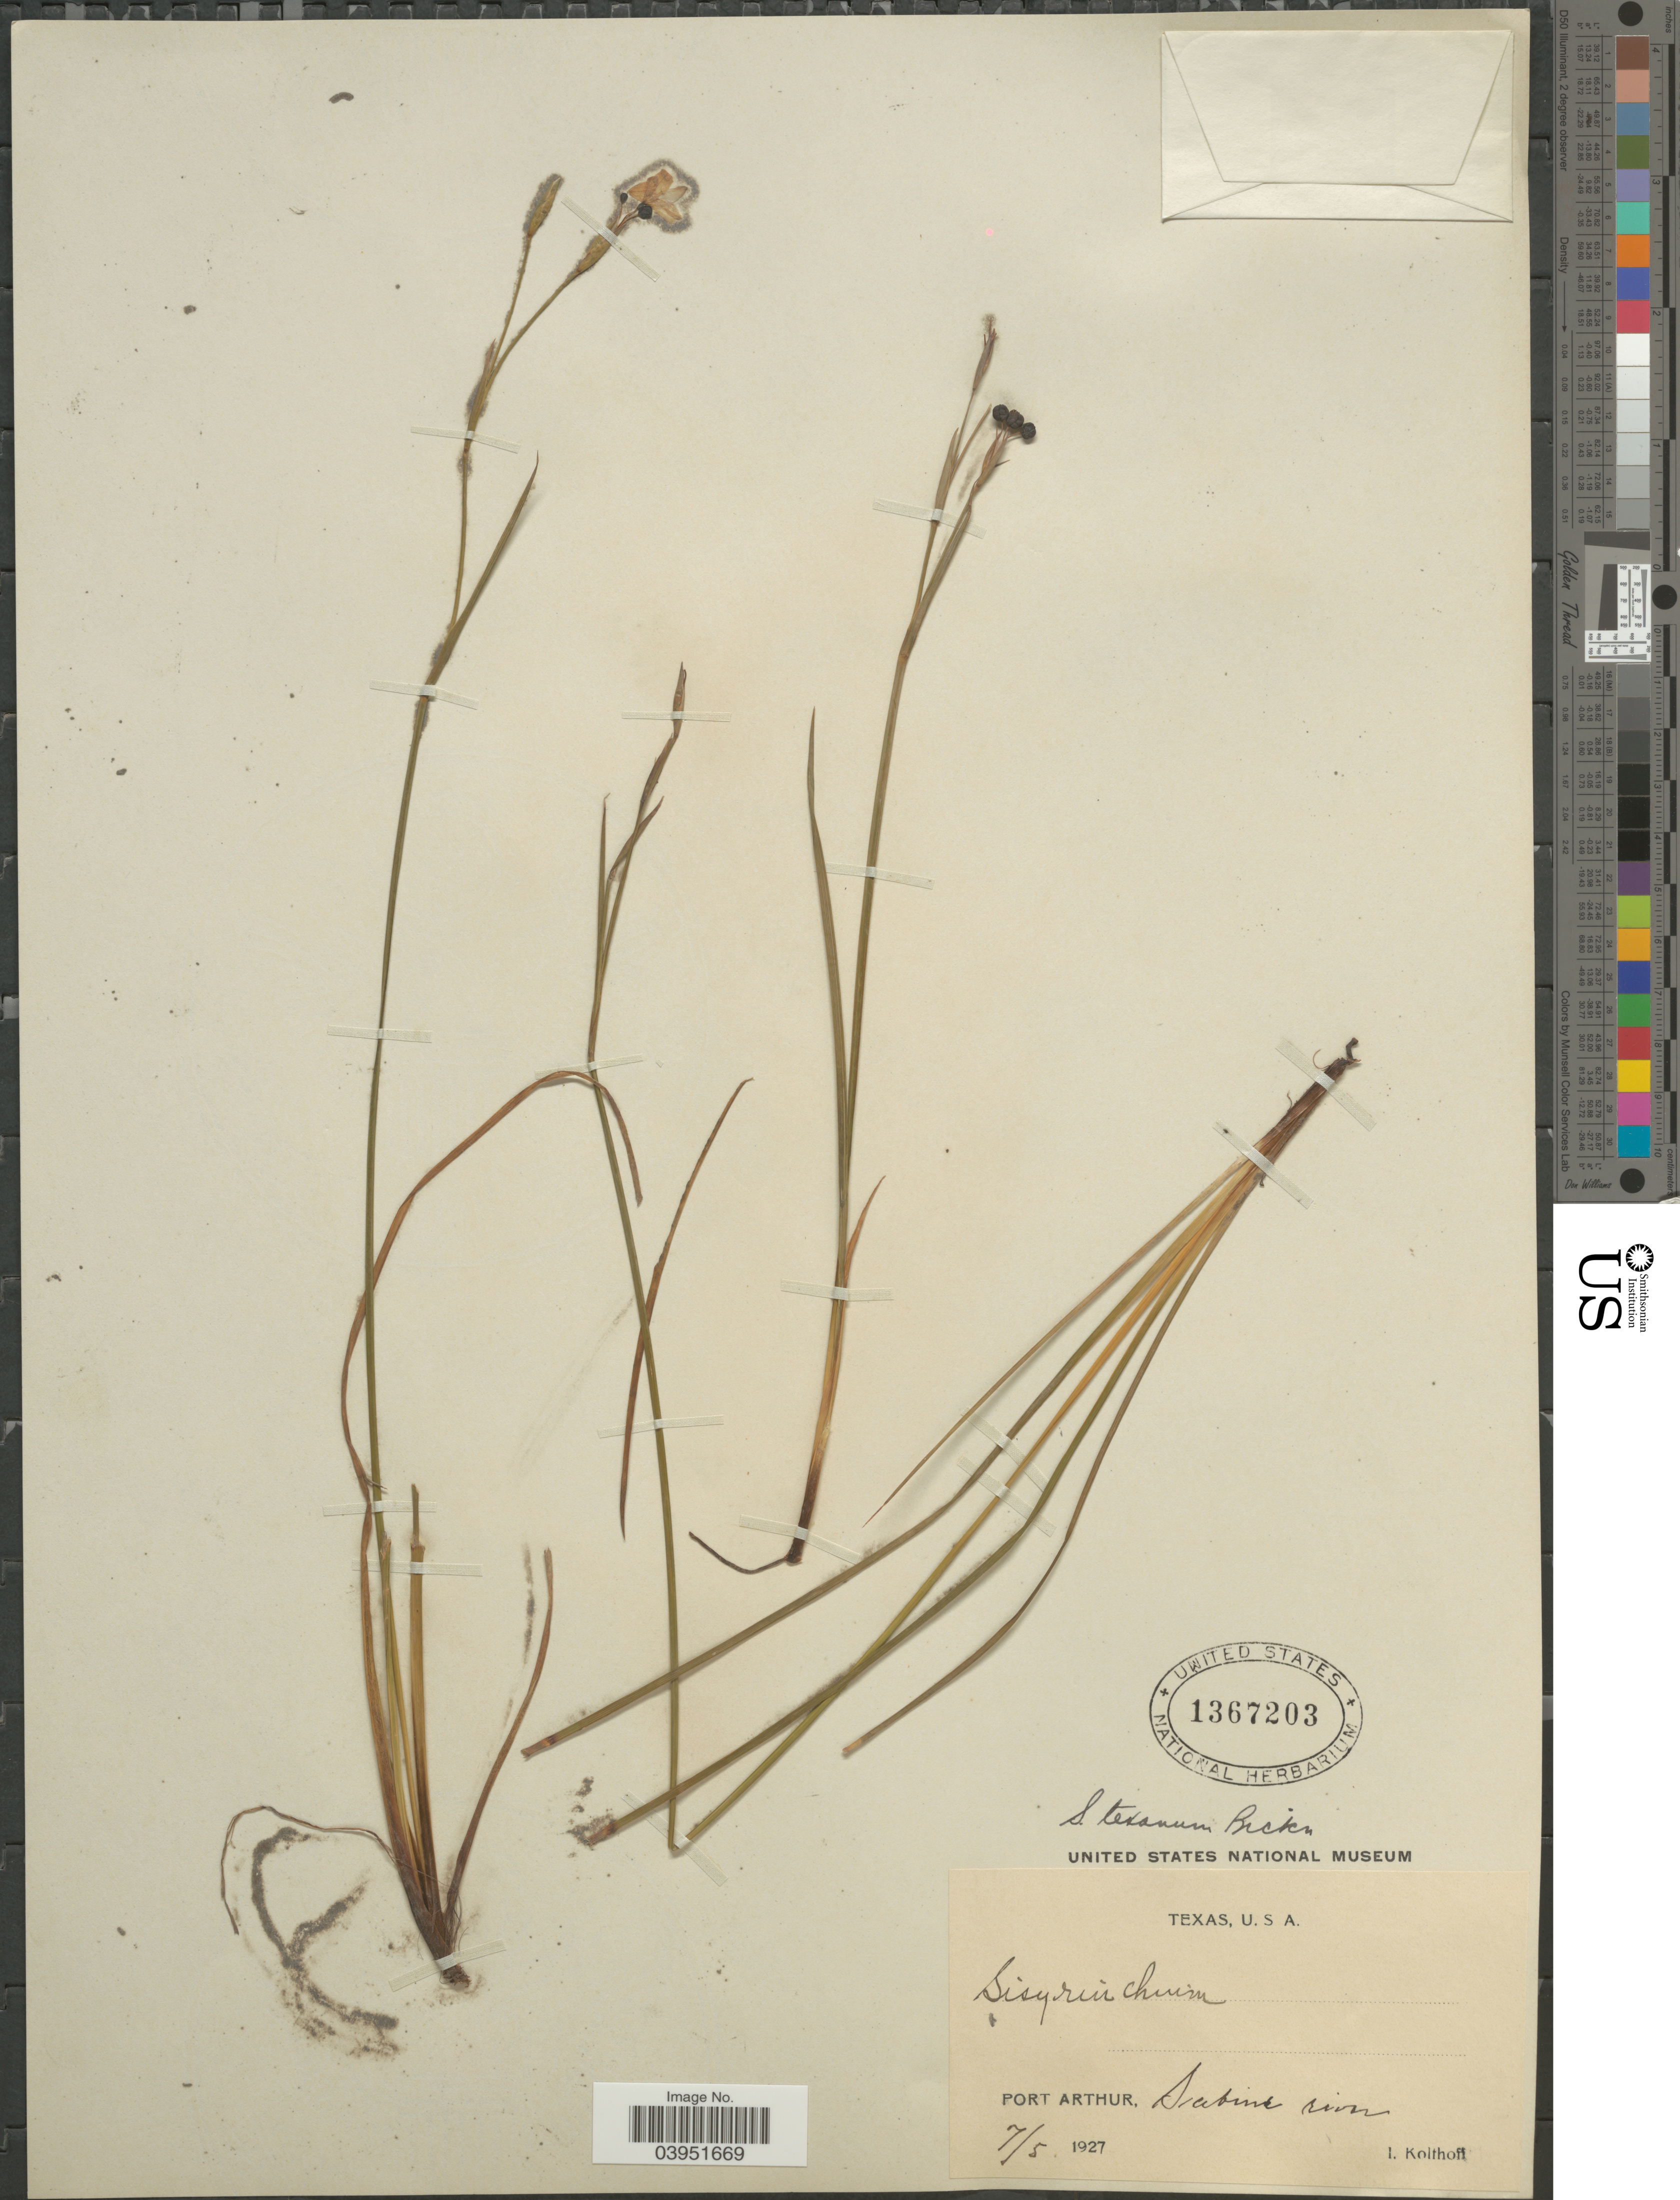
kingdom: Plantae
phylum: Tracheophyta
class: Liliopsida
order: Asparagales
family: Iridaceae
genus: Sisyrinchium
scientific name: Sisyrinchium texanum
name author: E.P. Bicknell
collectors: I. Kolthoff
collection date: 1927-07-05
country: United States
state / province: Texas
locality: Port Arthur, Sabine river.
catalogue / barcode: US 1367203